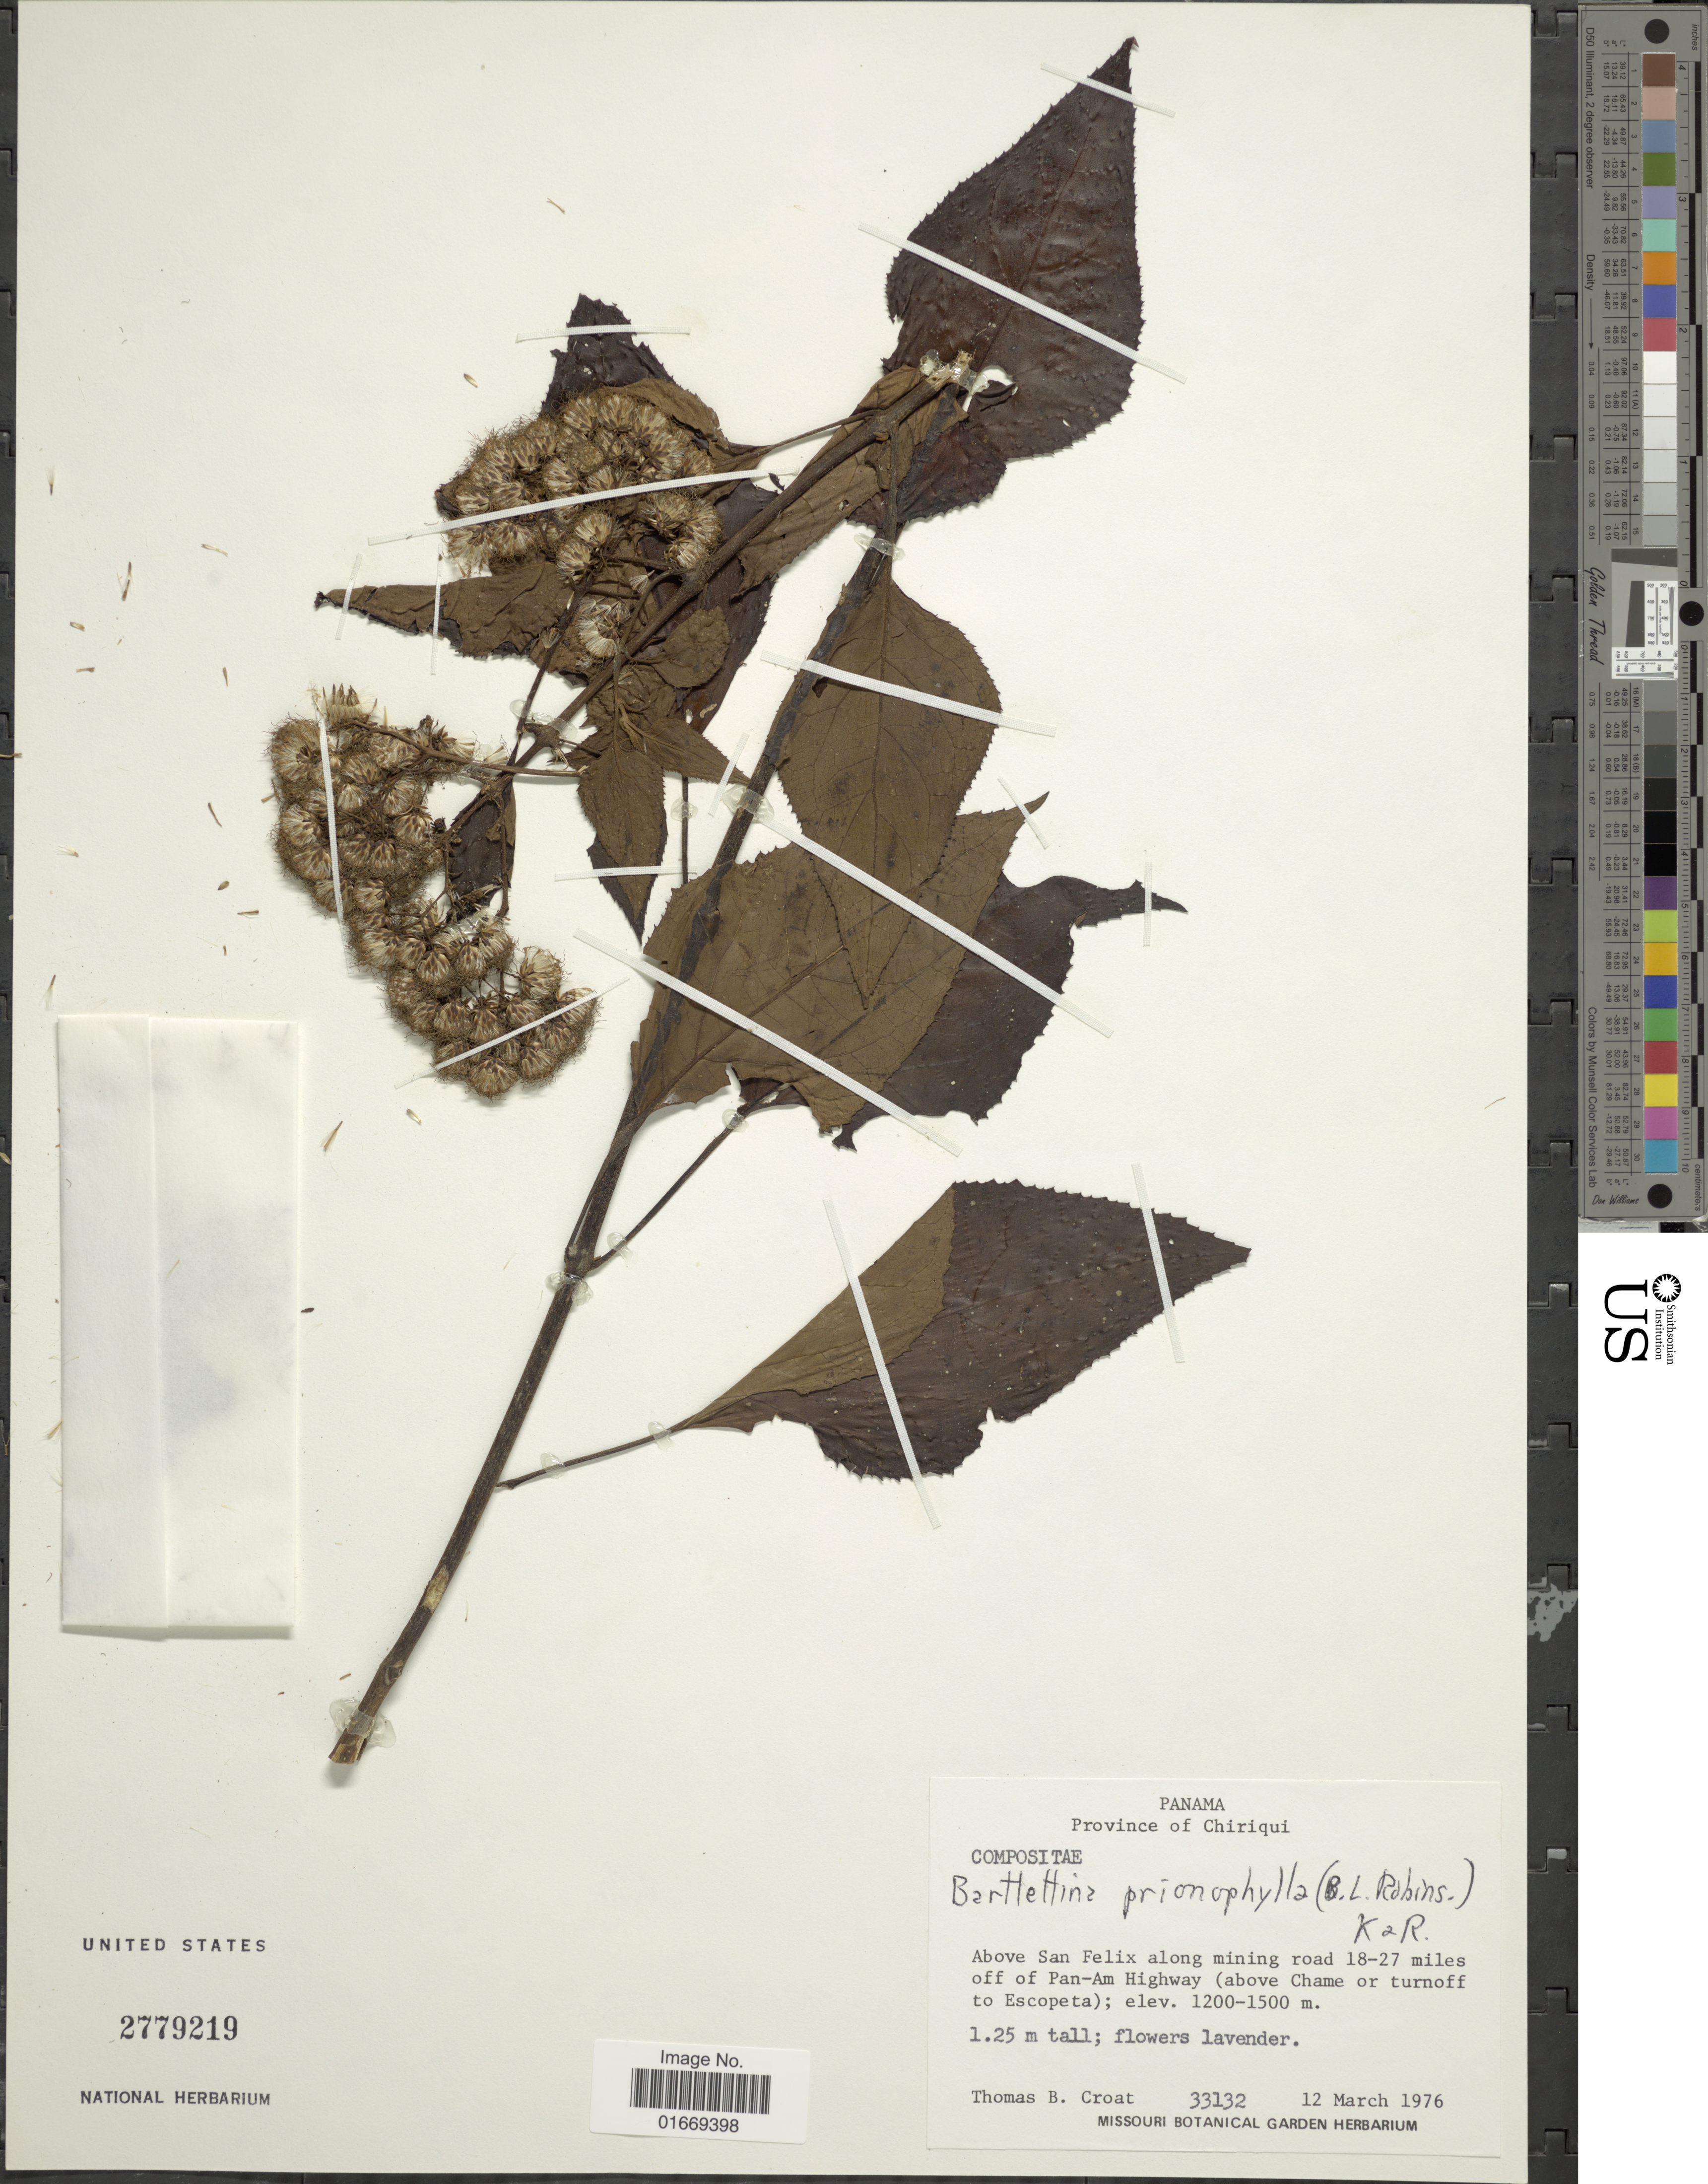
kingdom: Plantae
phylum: Tracheophyta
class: Magnoliopsida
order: Asterales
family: Asteraceae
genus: Bartlettina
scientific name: Bartlettina prionophylla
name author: (B.L. Rob.) R.M. King & H. Rob.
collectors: T. B. Croat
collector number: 33132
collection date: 1976-03-12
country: Panama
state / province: Chiriqui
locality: Above San Felix along mining road 18 - 27 miles off of Pan-Am Highway (above Chame or turnoff to Escopeta)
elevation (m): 1200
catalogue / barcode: US 2779219